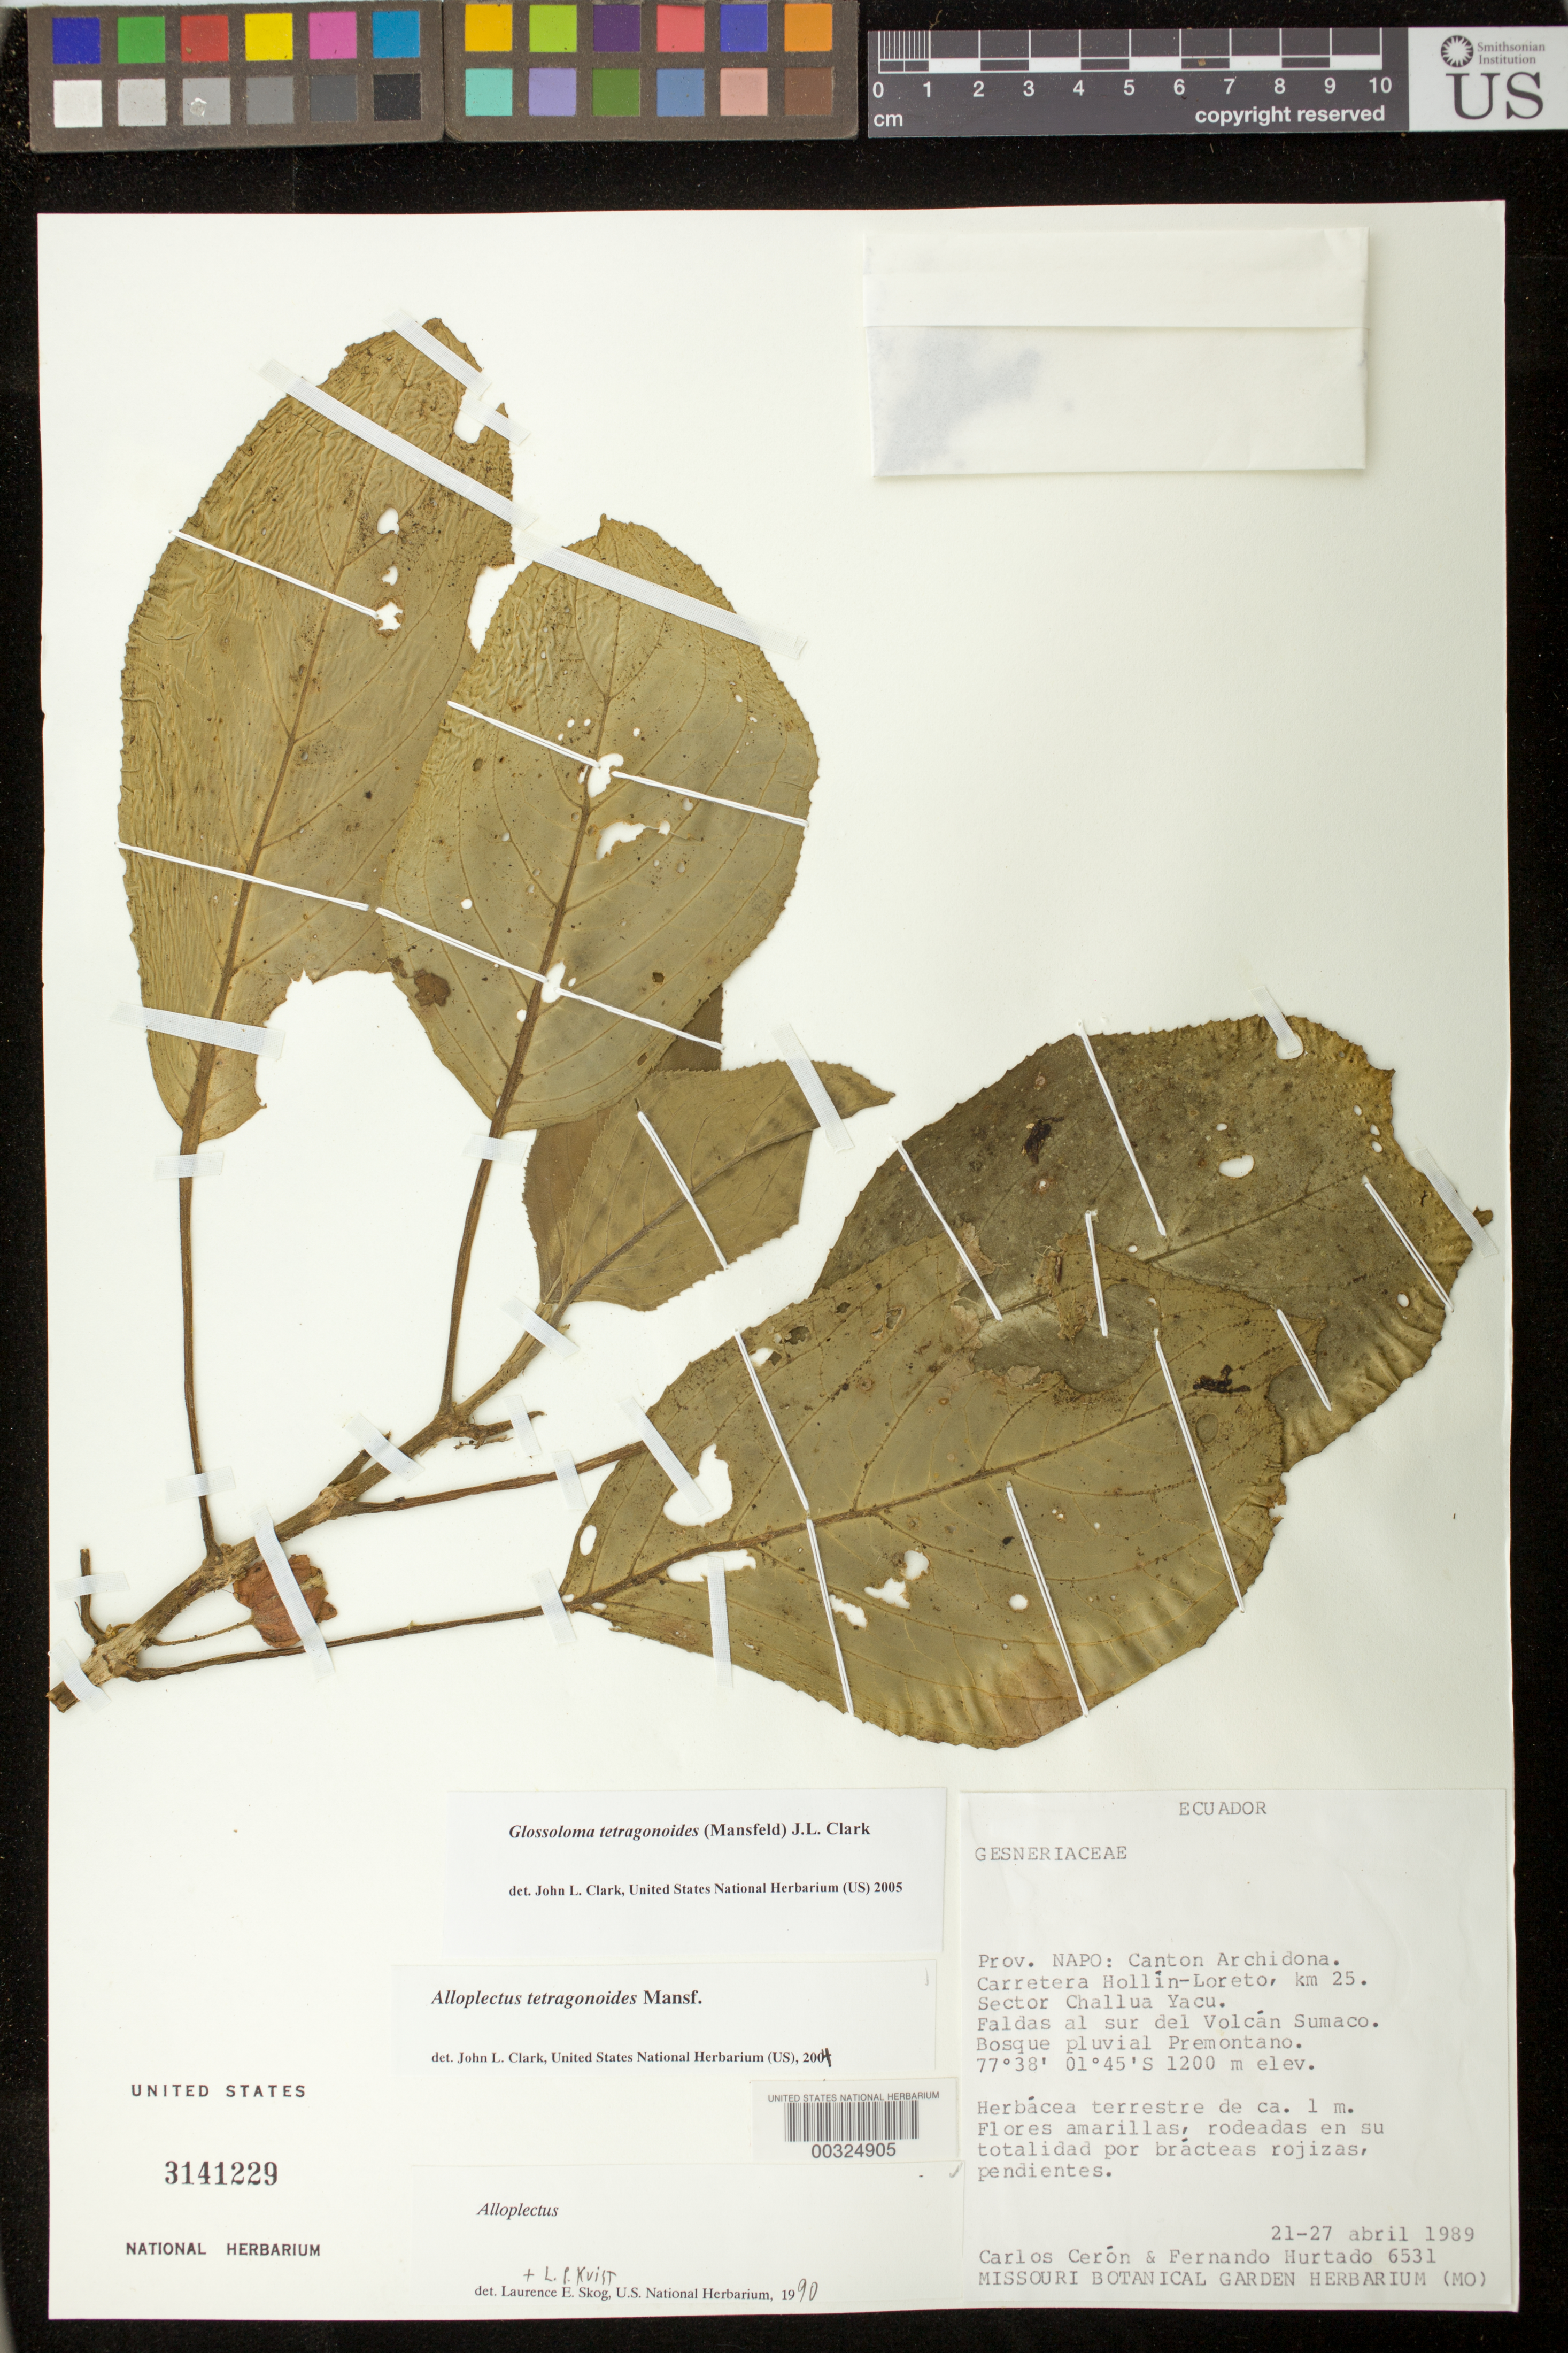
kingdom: Plantae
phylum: Tracheophyta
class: Magnoliopsida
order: Lamiales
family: Gesneriaceae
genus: Glossoloma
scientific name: Glossoloma tetragonoides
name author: (Mansf.) J.L. Clark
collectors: C. E. Cerón M. & F. Hurtado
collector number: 6531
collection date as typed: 21-27 Apr 1989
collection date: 1989-04-21/1989-04-27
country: Ecuador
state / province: Napo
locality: Canton Archidona, Carretera Hollín - Loreto, km 25, sector Challua Yacu, faldas al sur del Volcán Sumaco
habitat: Bosque pluvial premontano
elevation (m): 1200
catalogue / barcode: US 3141229